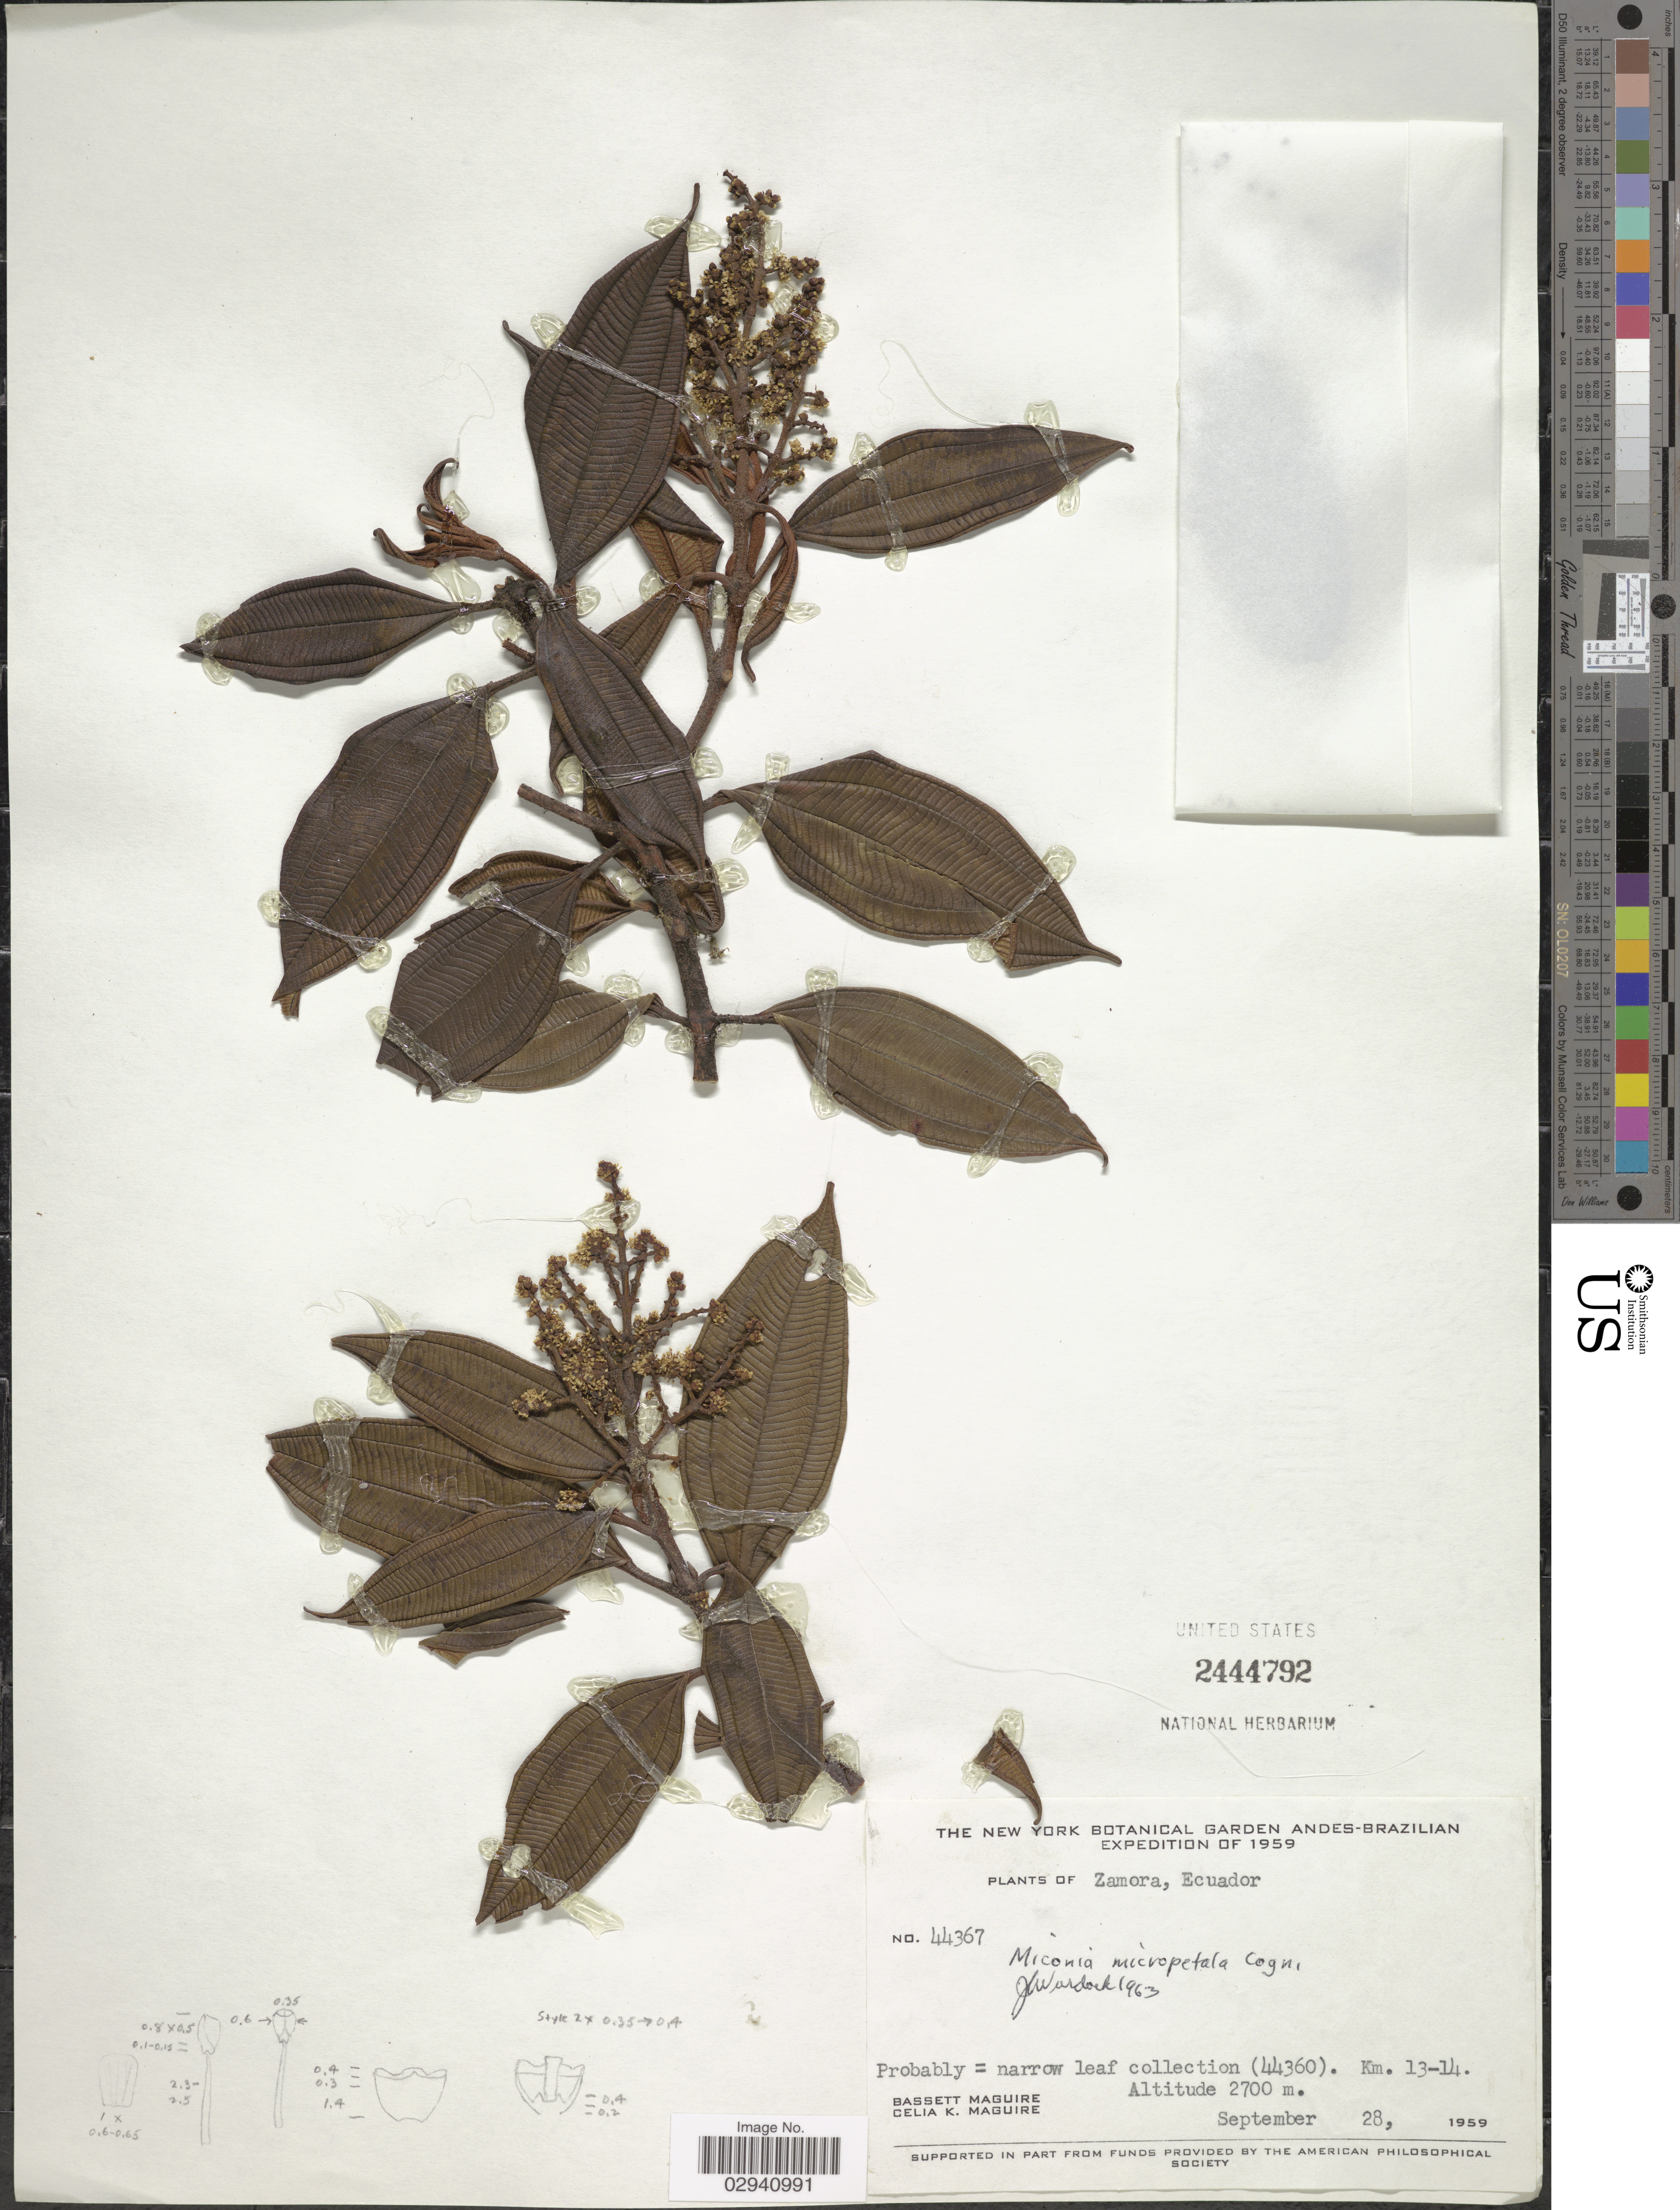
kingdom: Plantae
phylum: Tracheophyta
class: Magnoliopsida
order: Myrtales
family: Melastomataceae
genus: Miconia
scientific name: Miconia micropetala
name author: Cogn. in A. DC.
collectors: B. Maguire & C. K. Maguire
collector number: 44367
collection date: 1959-09-28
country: Ecuador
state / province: Zamora-Chinchipe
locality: Zamora. Km. 13-14.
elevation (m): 2700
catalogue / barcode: US 2444792